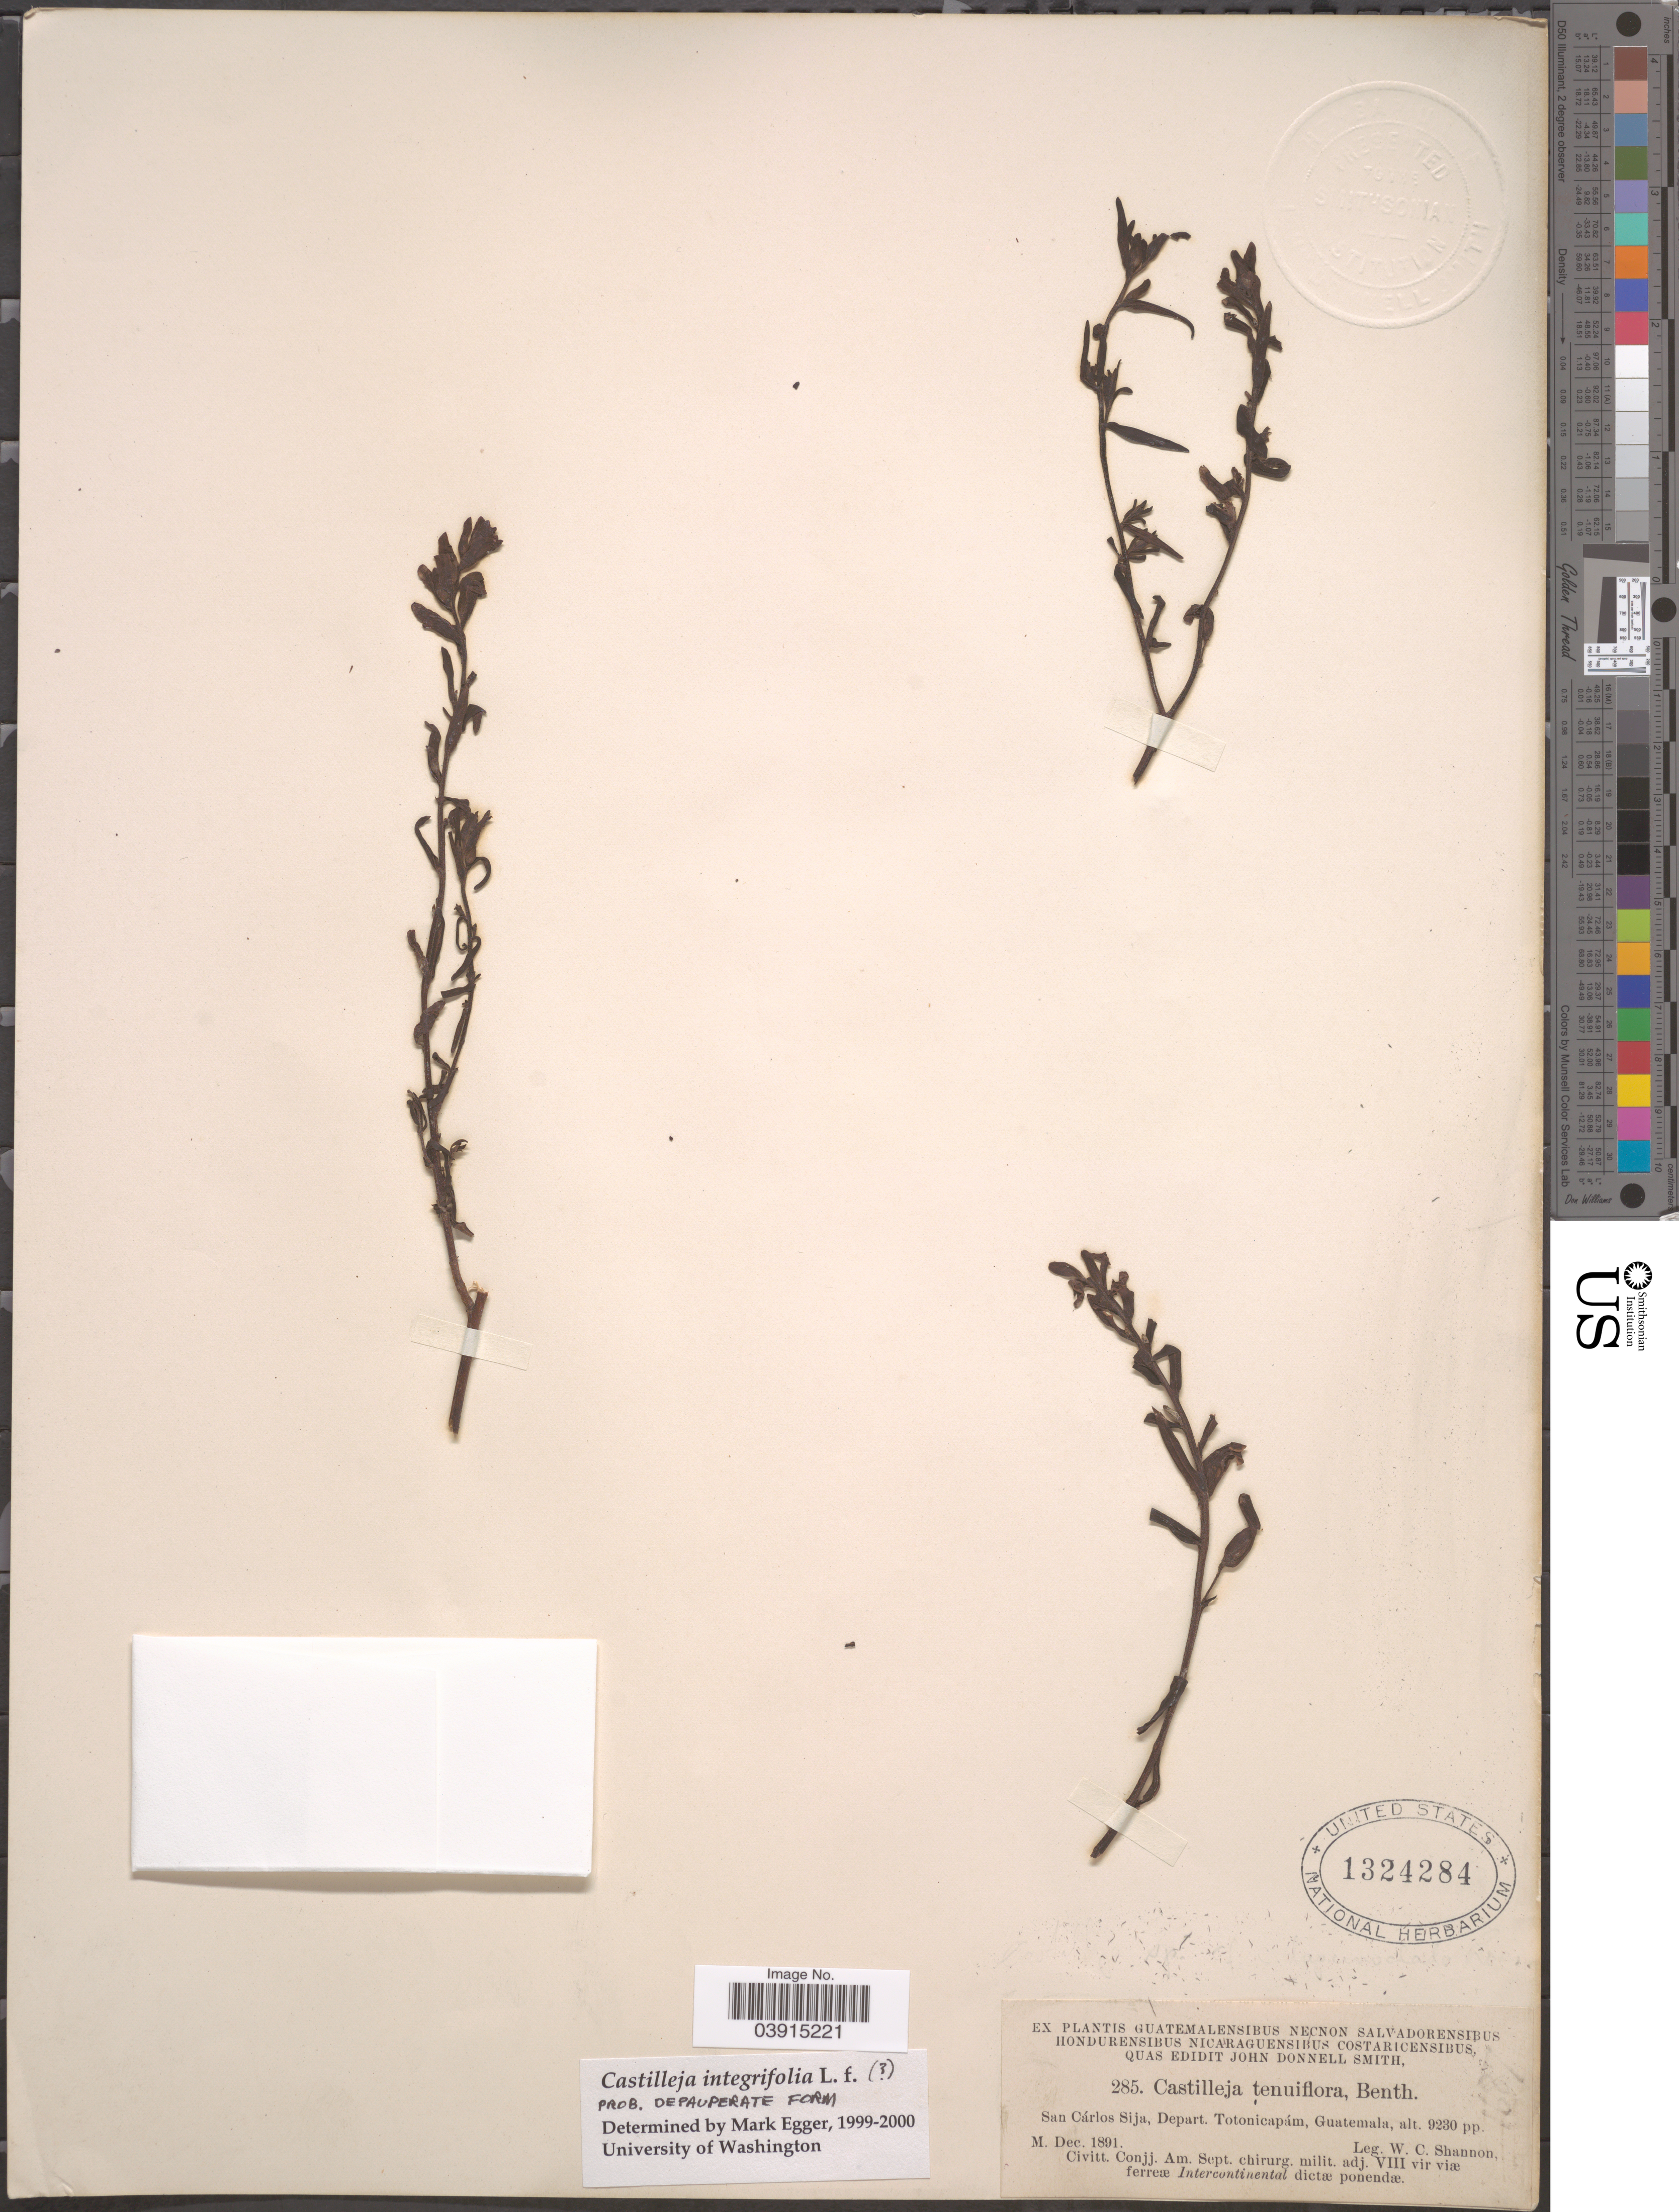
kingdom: Plantae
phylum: Tracheophyta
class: Magnoliopsida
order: Lamiales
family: Orobanchaceae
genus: Castilleja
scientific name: Castilleja integrifolia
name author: L. f.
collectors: W. C. Shannon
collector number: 285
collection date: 1891-12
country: Guatemala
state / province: Totonicapan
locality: San Carlós Sija, Depart. Totonicapám.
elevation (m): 2813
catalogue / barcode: US 1324284